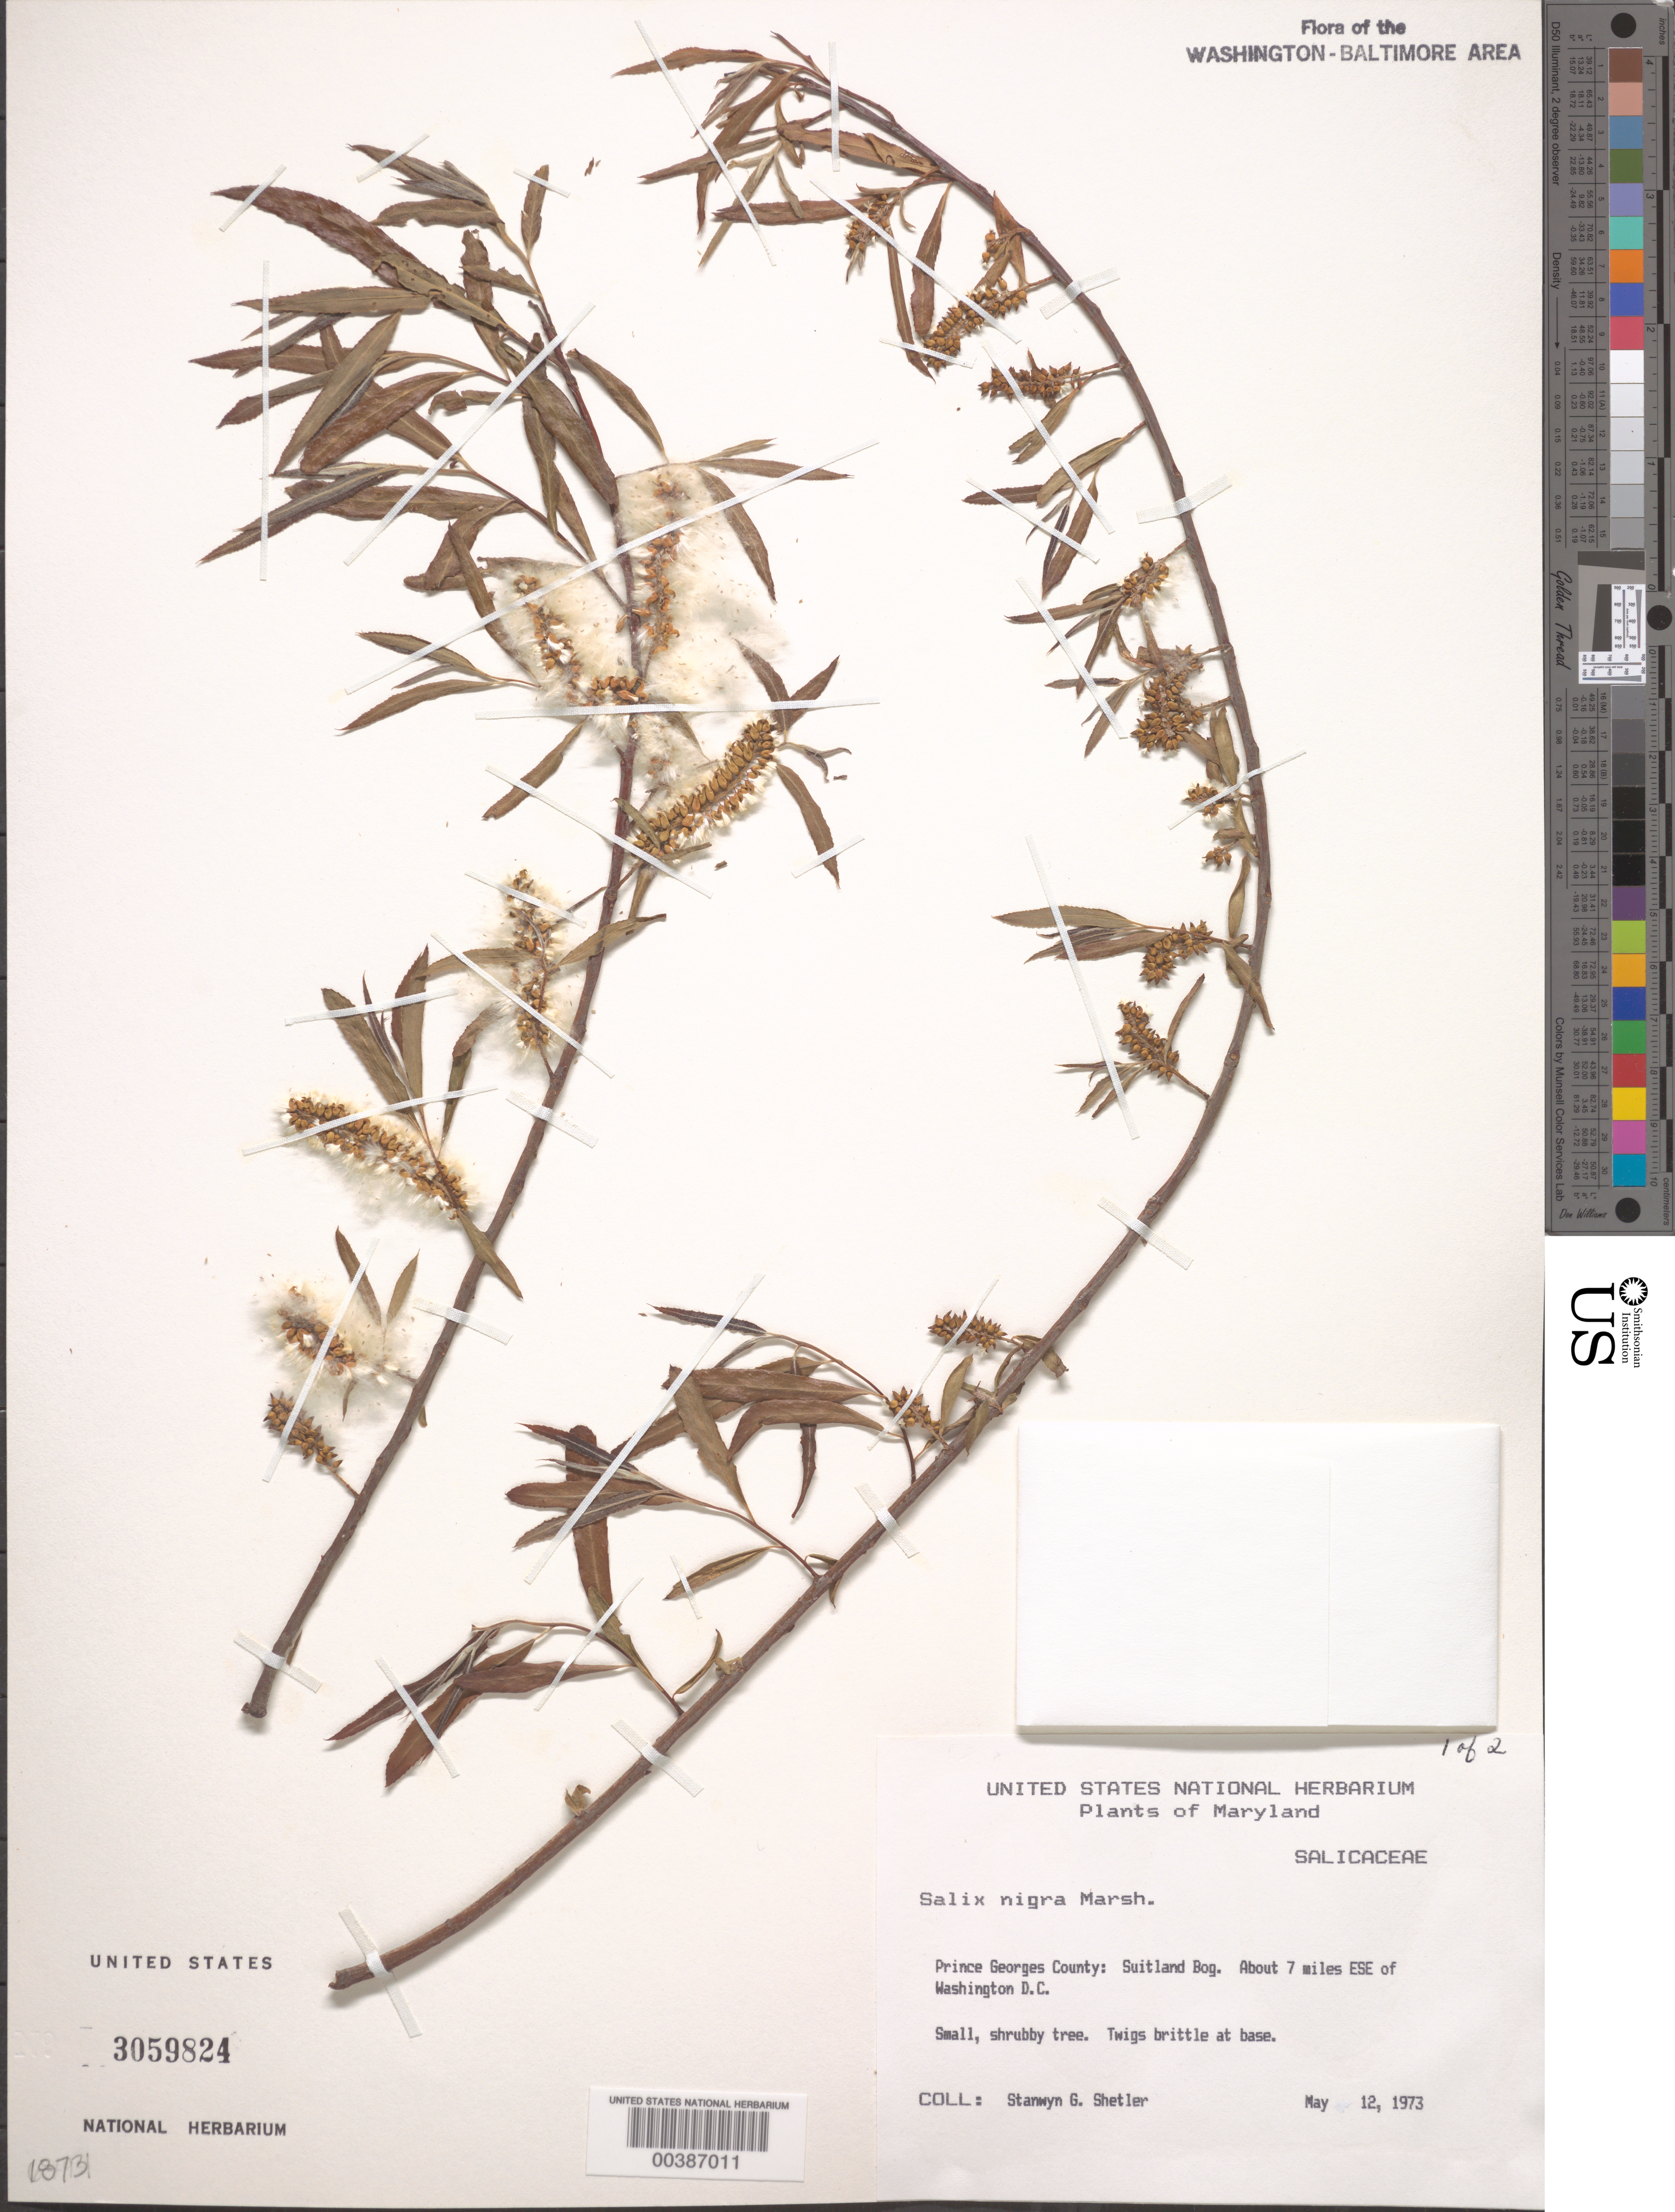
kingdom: Plantae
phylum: Tracheophyta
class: Magnoliopsida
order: Malpighiales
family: Salicaceae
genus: Salix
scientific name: Salix nigra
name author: Marshall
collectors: S. Shetler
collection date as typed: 12 May 1973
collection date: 1973-05-12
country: United States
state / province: Maryland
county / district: Prince George's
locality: Suitland Bog, about 7 mi. E of Washington DC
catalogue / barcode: US 3059824